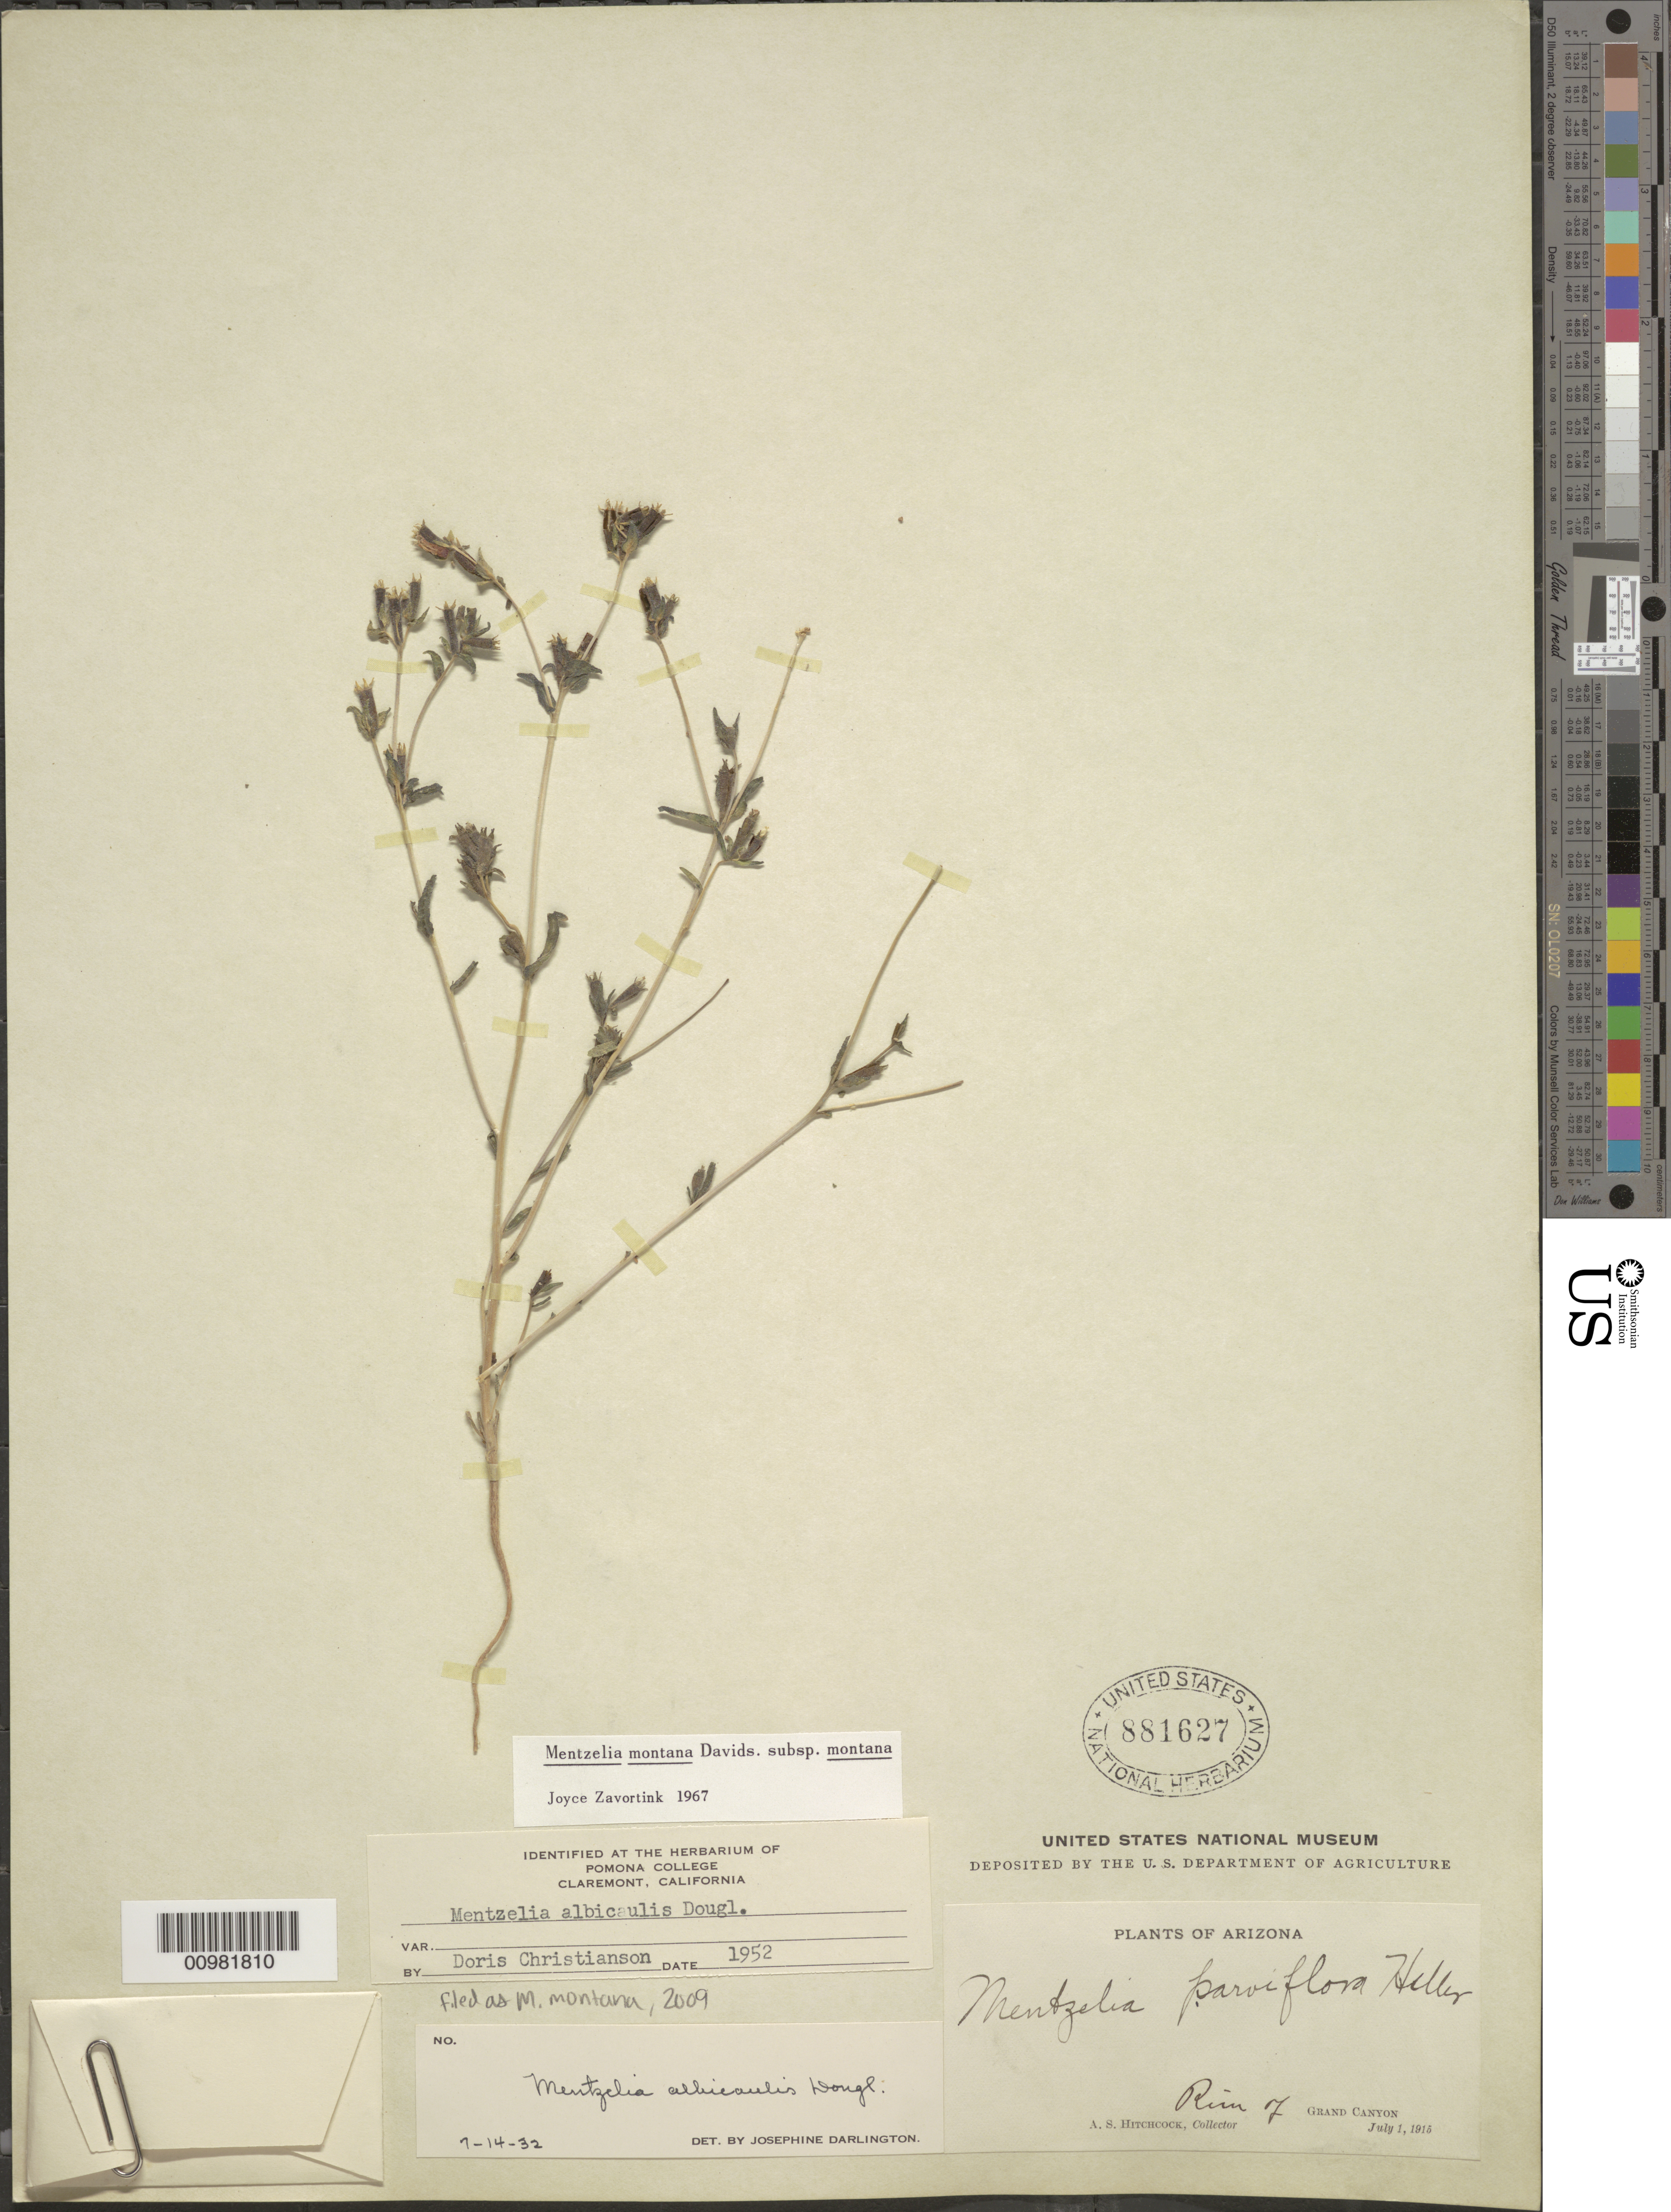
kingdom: Plantae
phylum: Tracheophyta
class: Magnoliopsida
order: Cornales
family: Loasaceae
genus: Mentzelia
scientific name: Mentzelia montana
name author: (Davidson) Davidson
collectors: A. S. Hitchcock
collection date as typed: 01 Jul 1915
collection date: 1915-07-01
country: United States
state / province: Arizona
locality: Rim of Grand Canyon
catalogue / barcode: US 881627